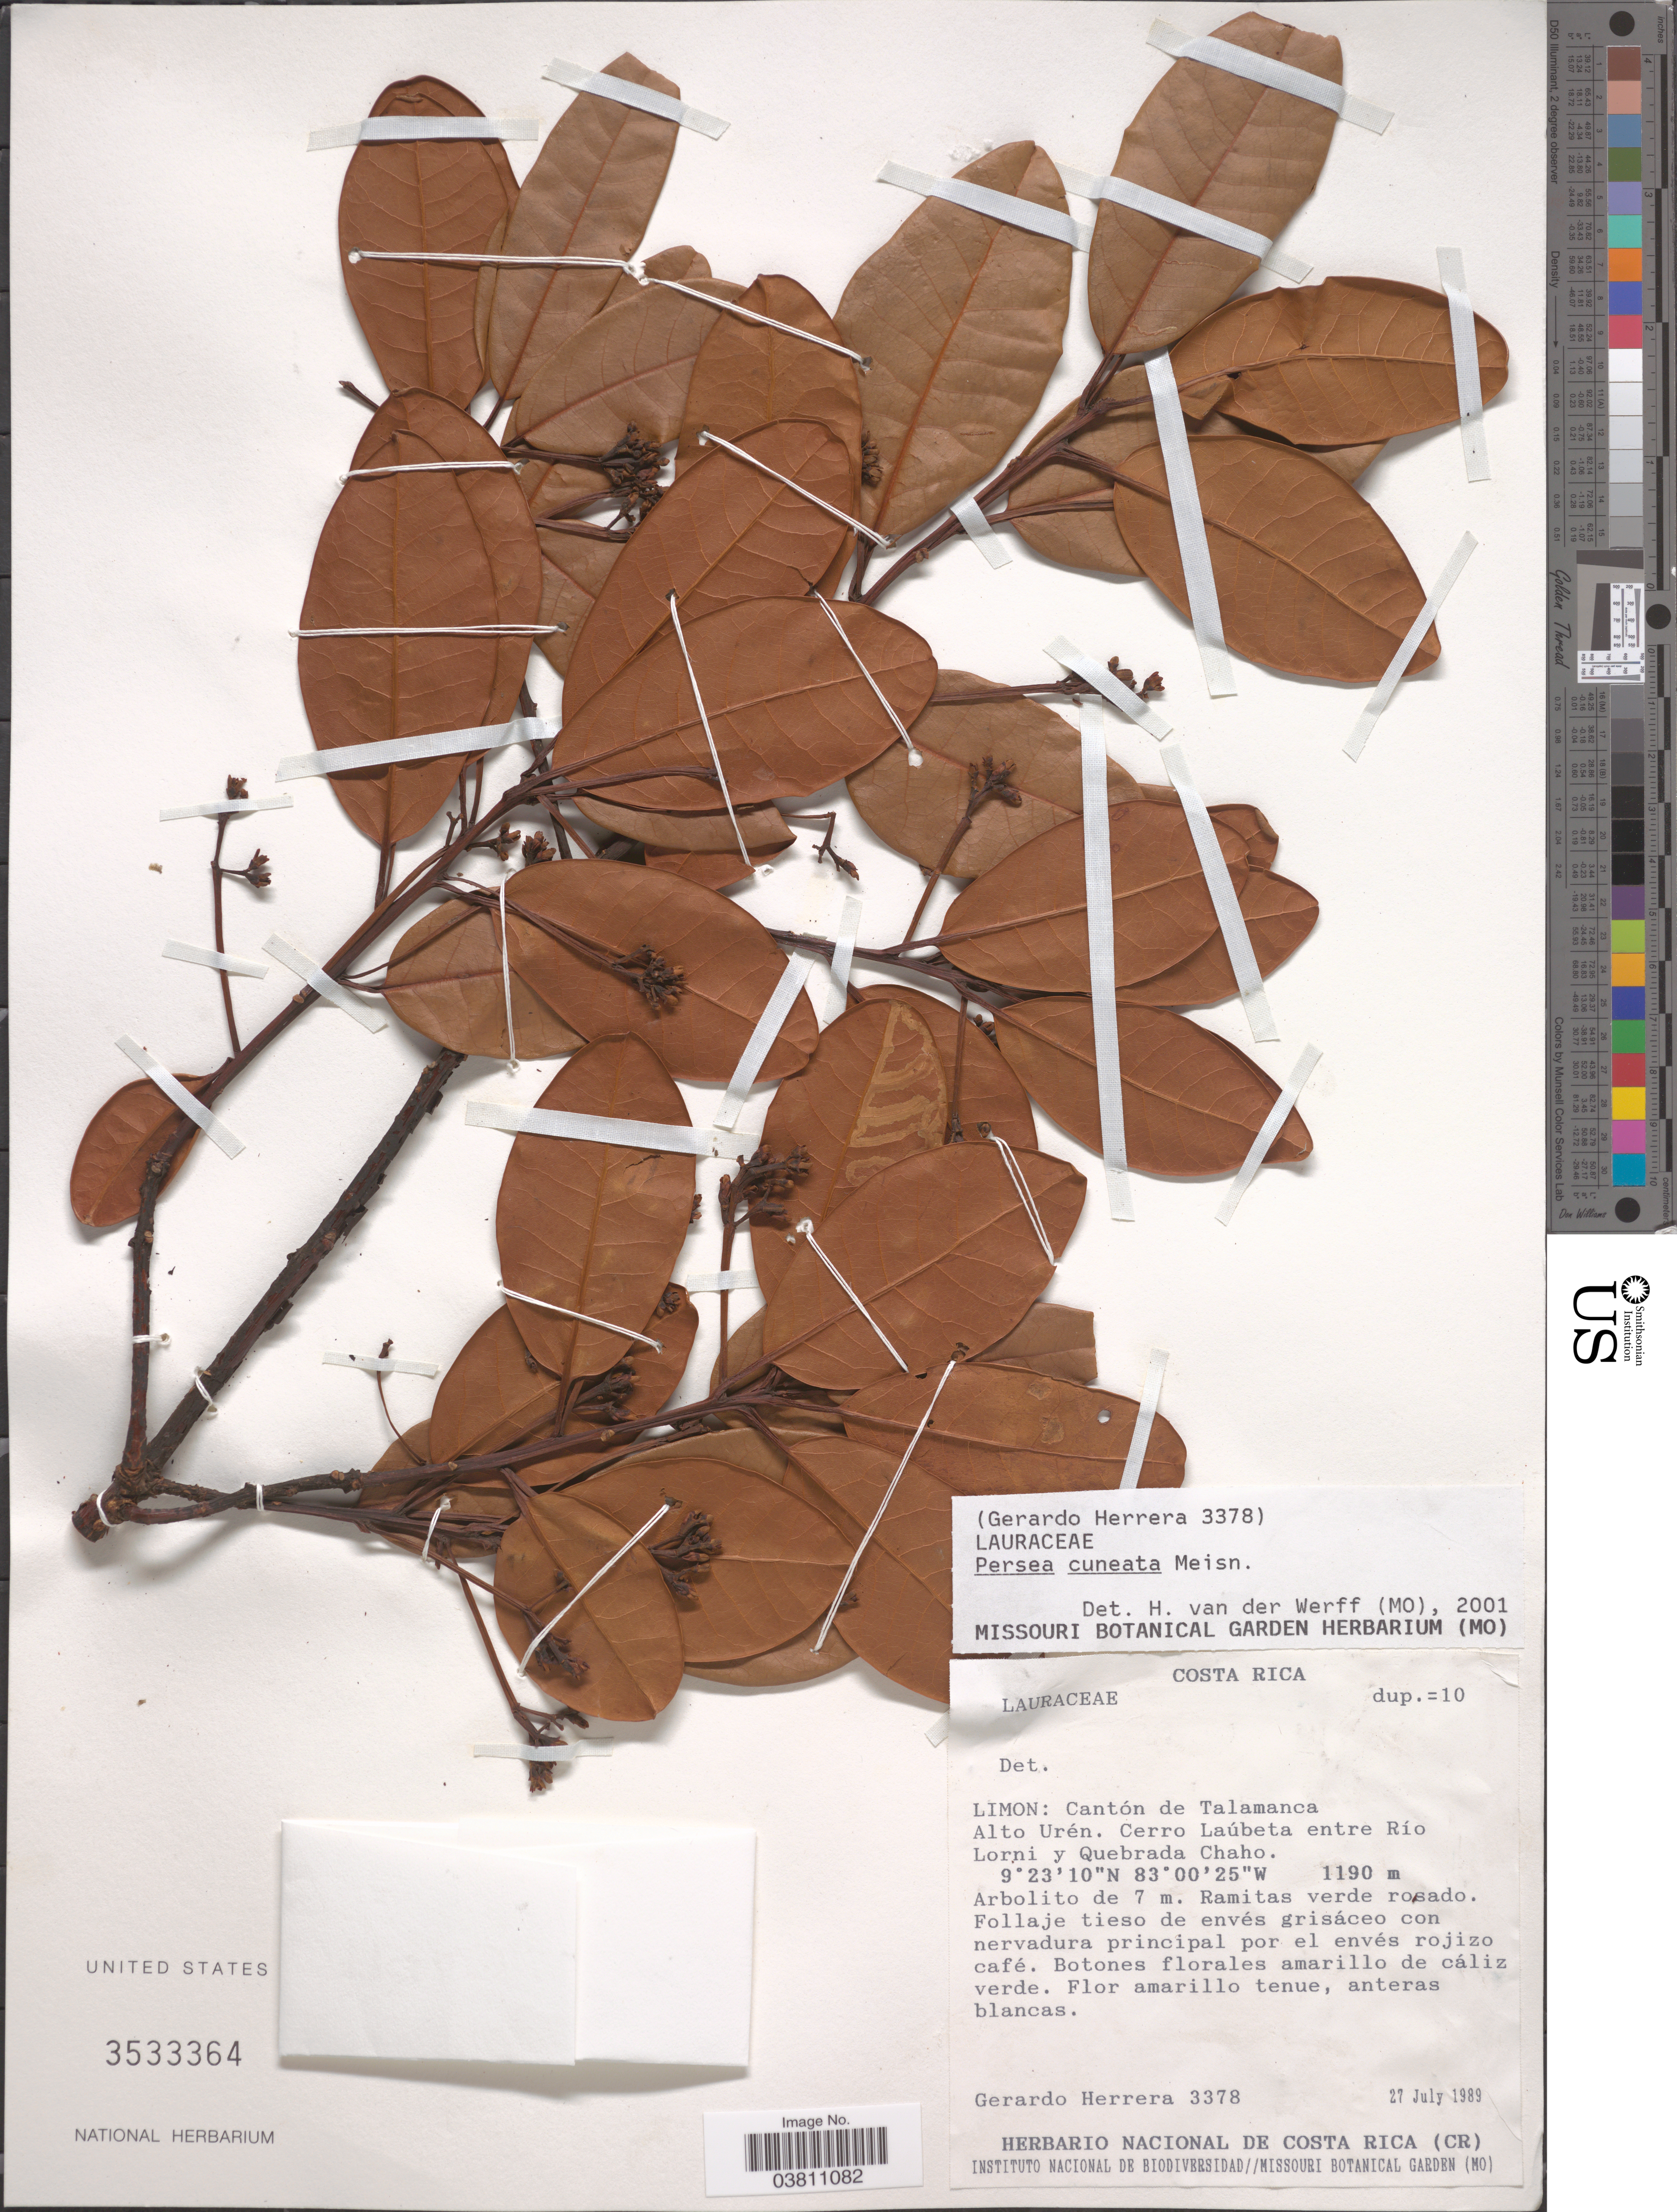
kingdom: Plantae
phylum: Tracheophyta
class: Magnoliopsida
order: Laurales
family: Lauraceae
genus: Persea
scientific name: Persea cuneata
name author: Meisn.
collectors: G. Herrera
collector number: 3378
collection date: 1989-07-27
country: Costa Rica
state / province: Limón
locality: Cantón de Talamanca. Alto Urén. Cerro Laúbeta entre Río Lorni y Quebrada Chaho.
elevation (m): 1190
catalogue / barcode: US 3533364